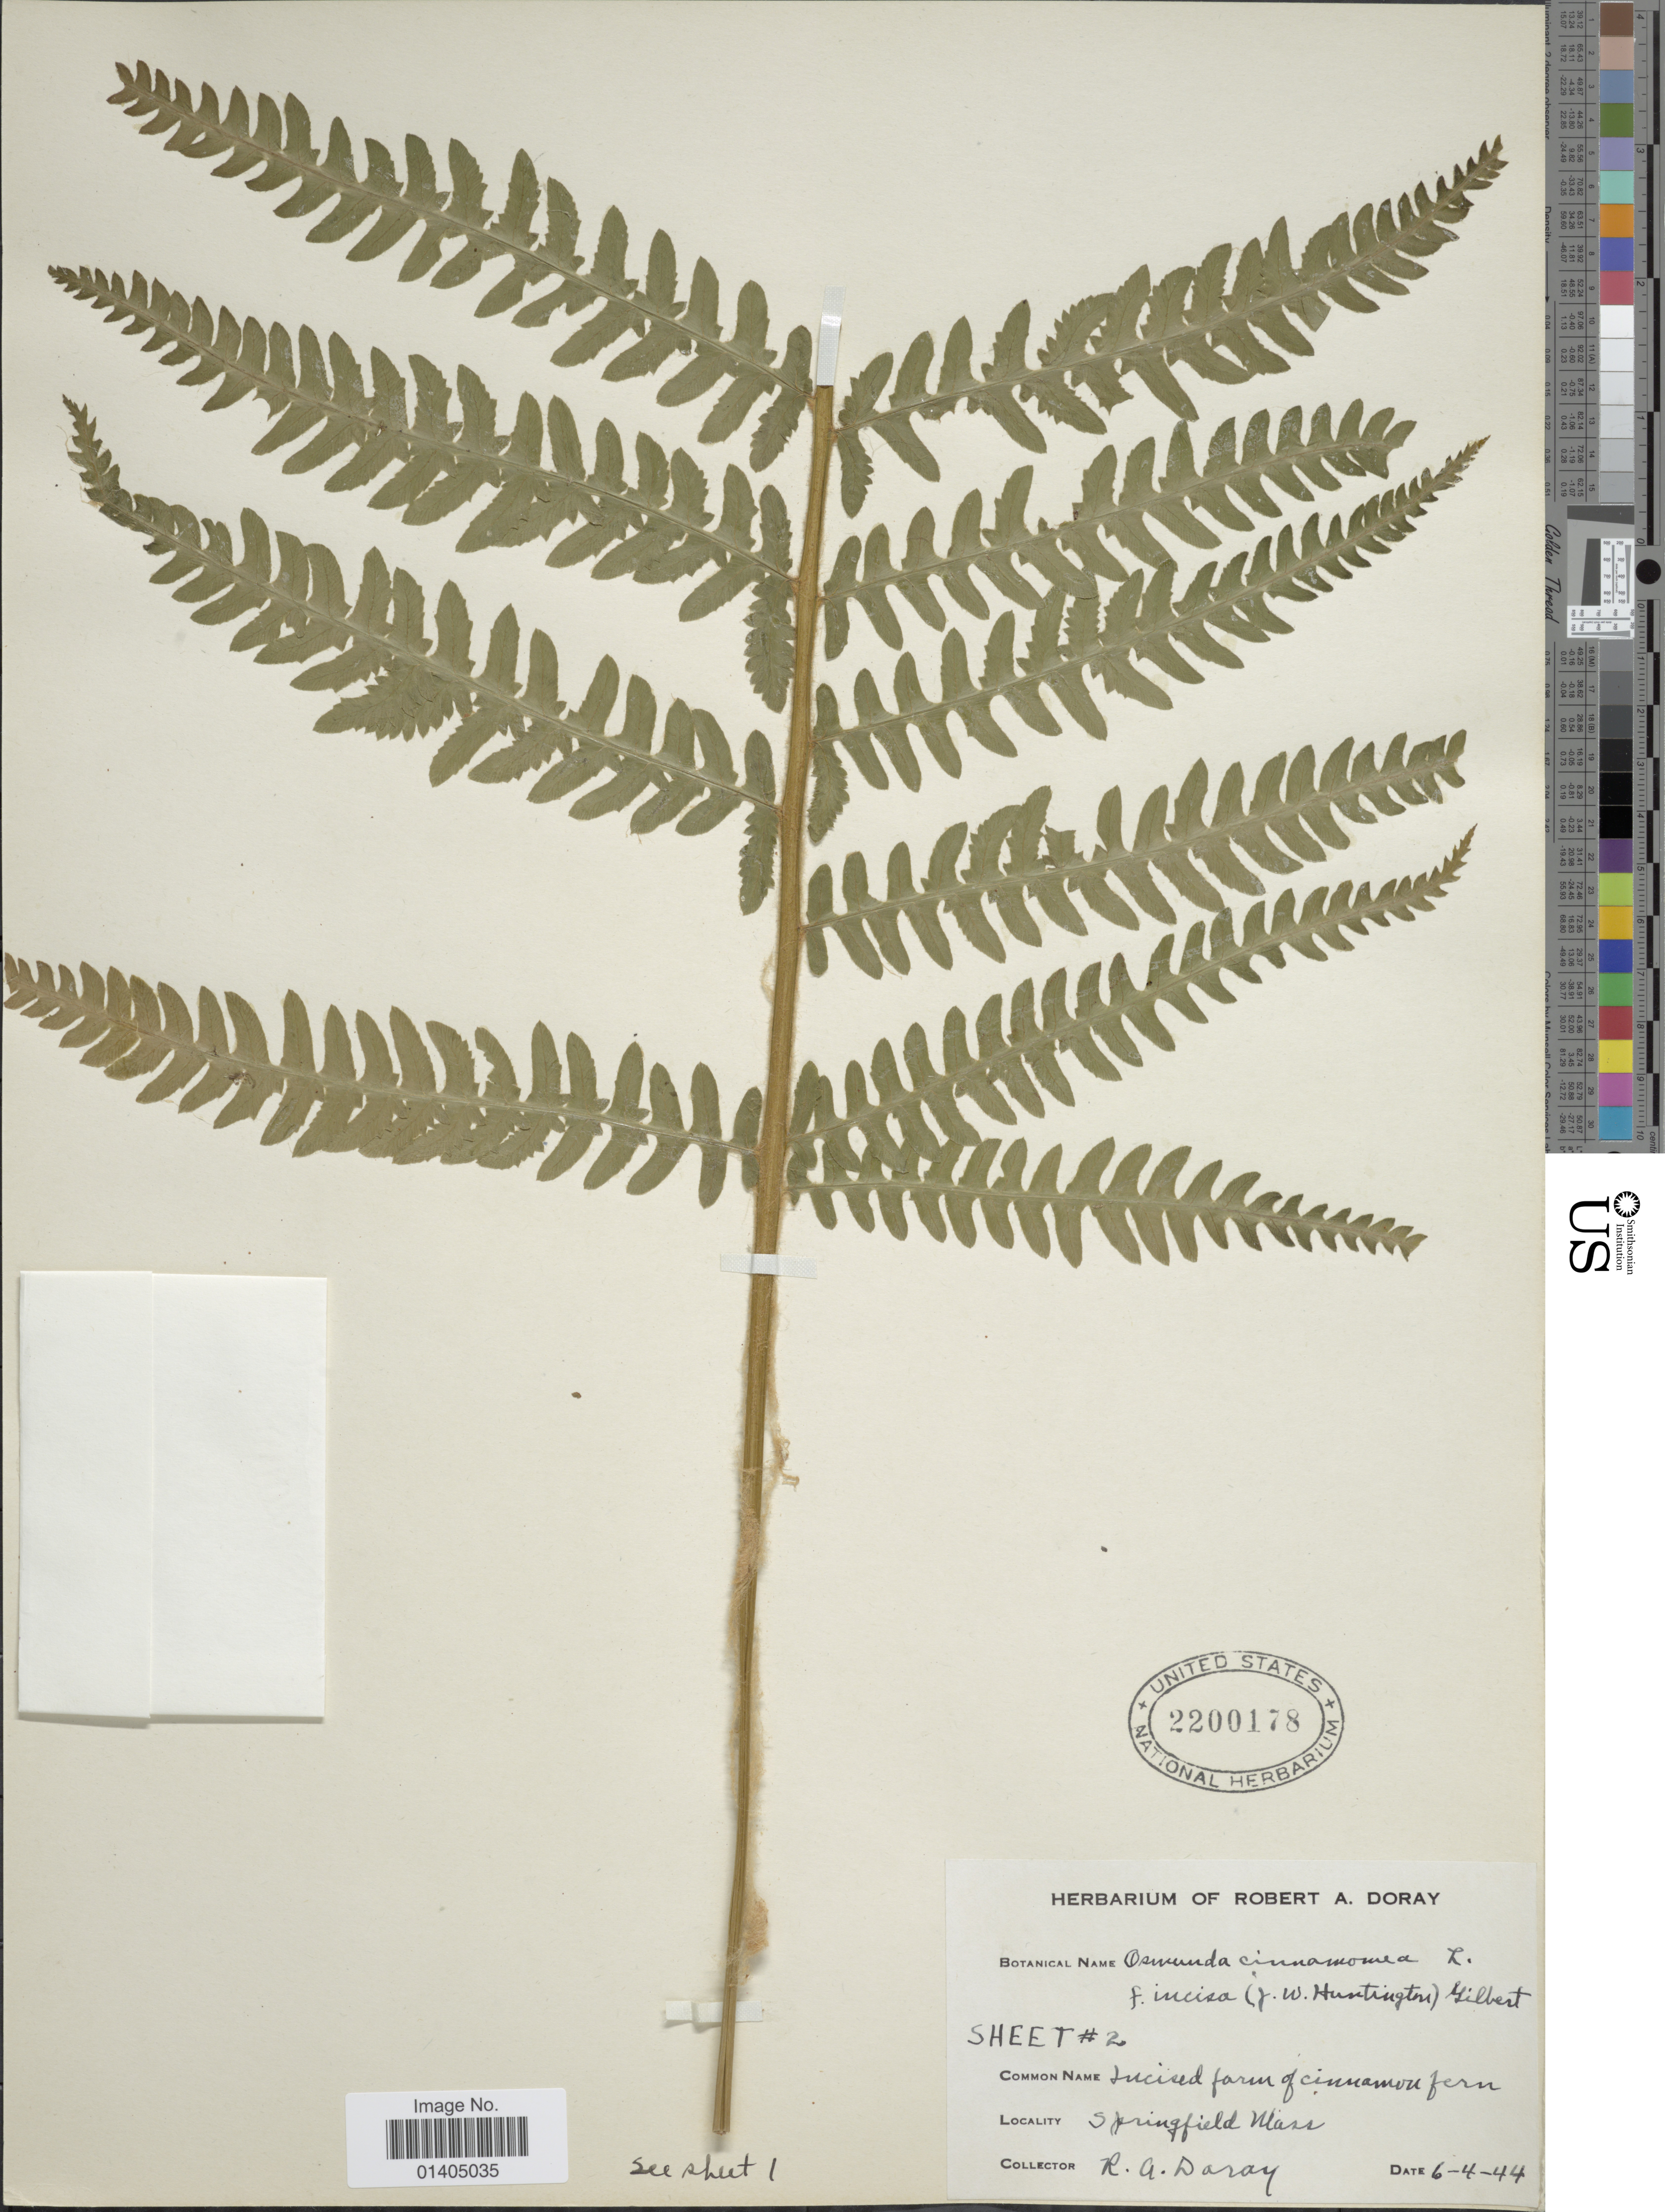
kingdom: Plantae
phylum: Tracheophyta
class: Polypodiopsida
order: Osmundales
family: Osmundaceae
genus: Osmundastrum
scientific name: Osmundastrum cinnamomeum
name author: (L.) C. Presl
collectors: R. Doray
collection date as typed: Transcribed d/m/y: 4/6/44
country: United States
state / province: Massachusetts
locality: Springfield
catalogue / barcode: US 2200178